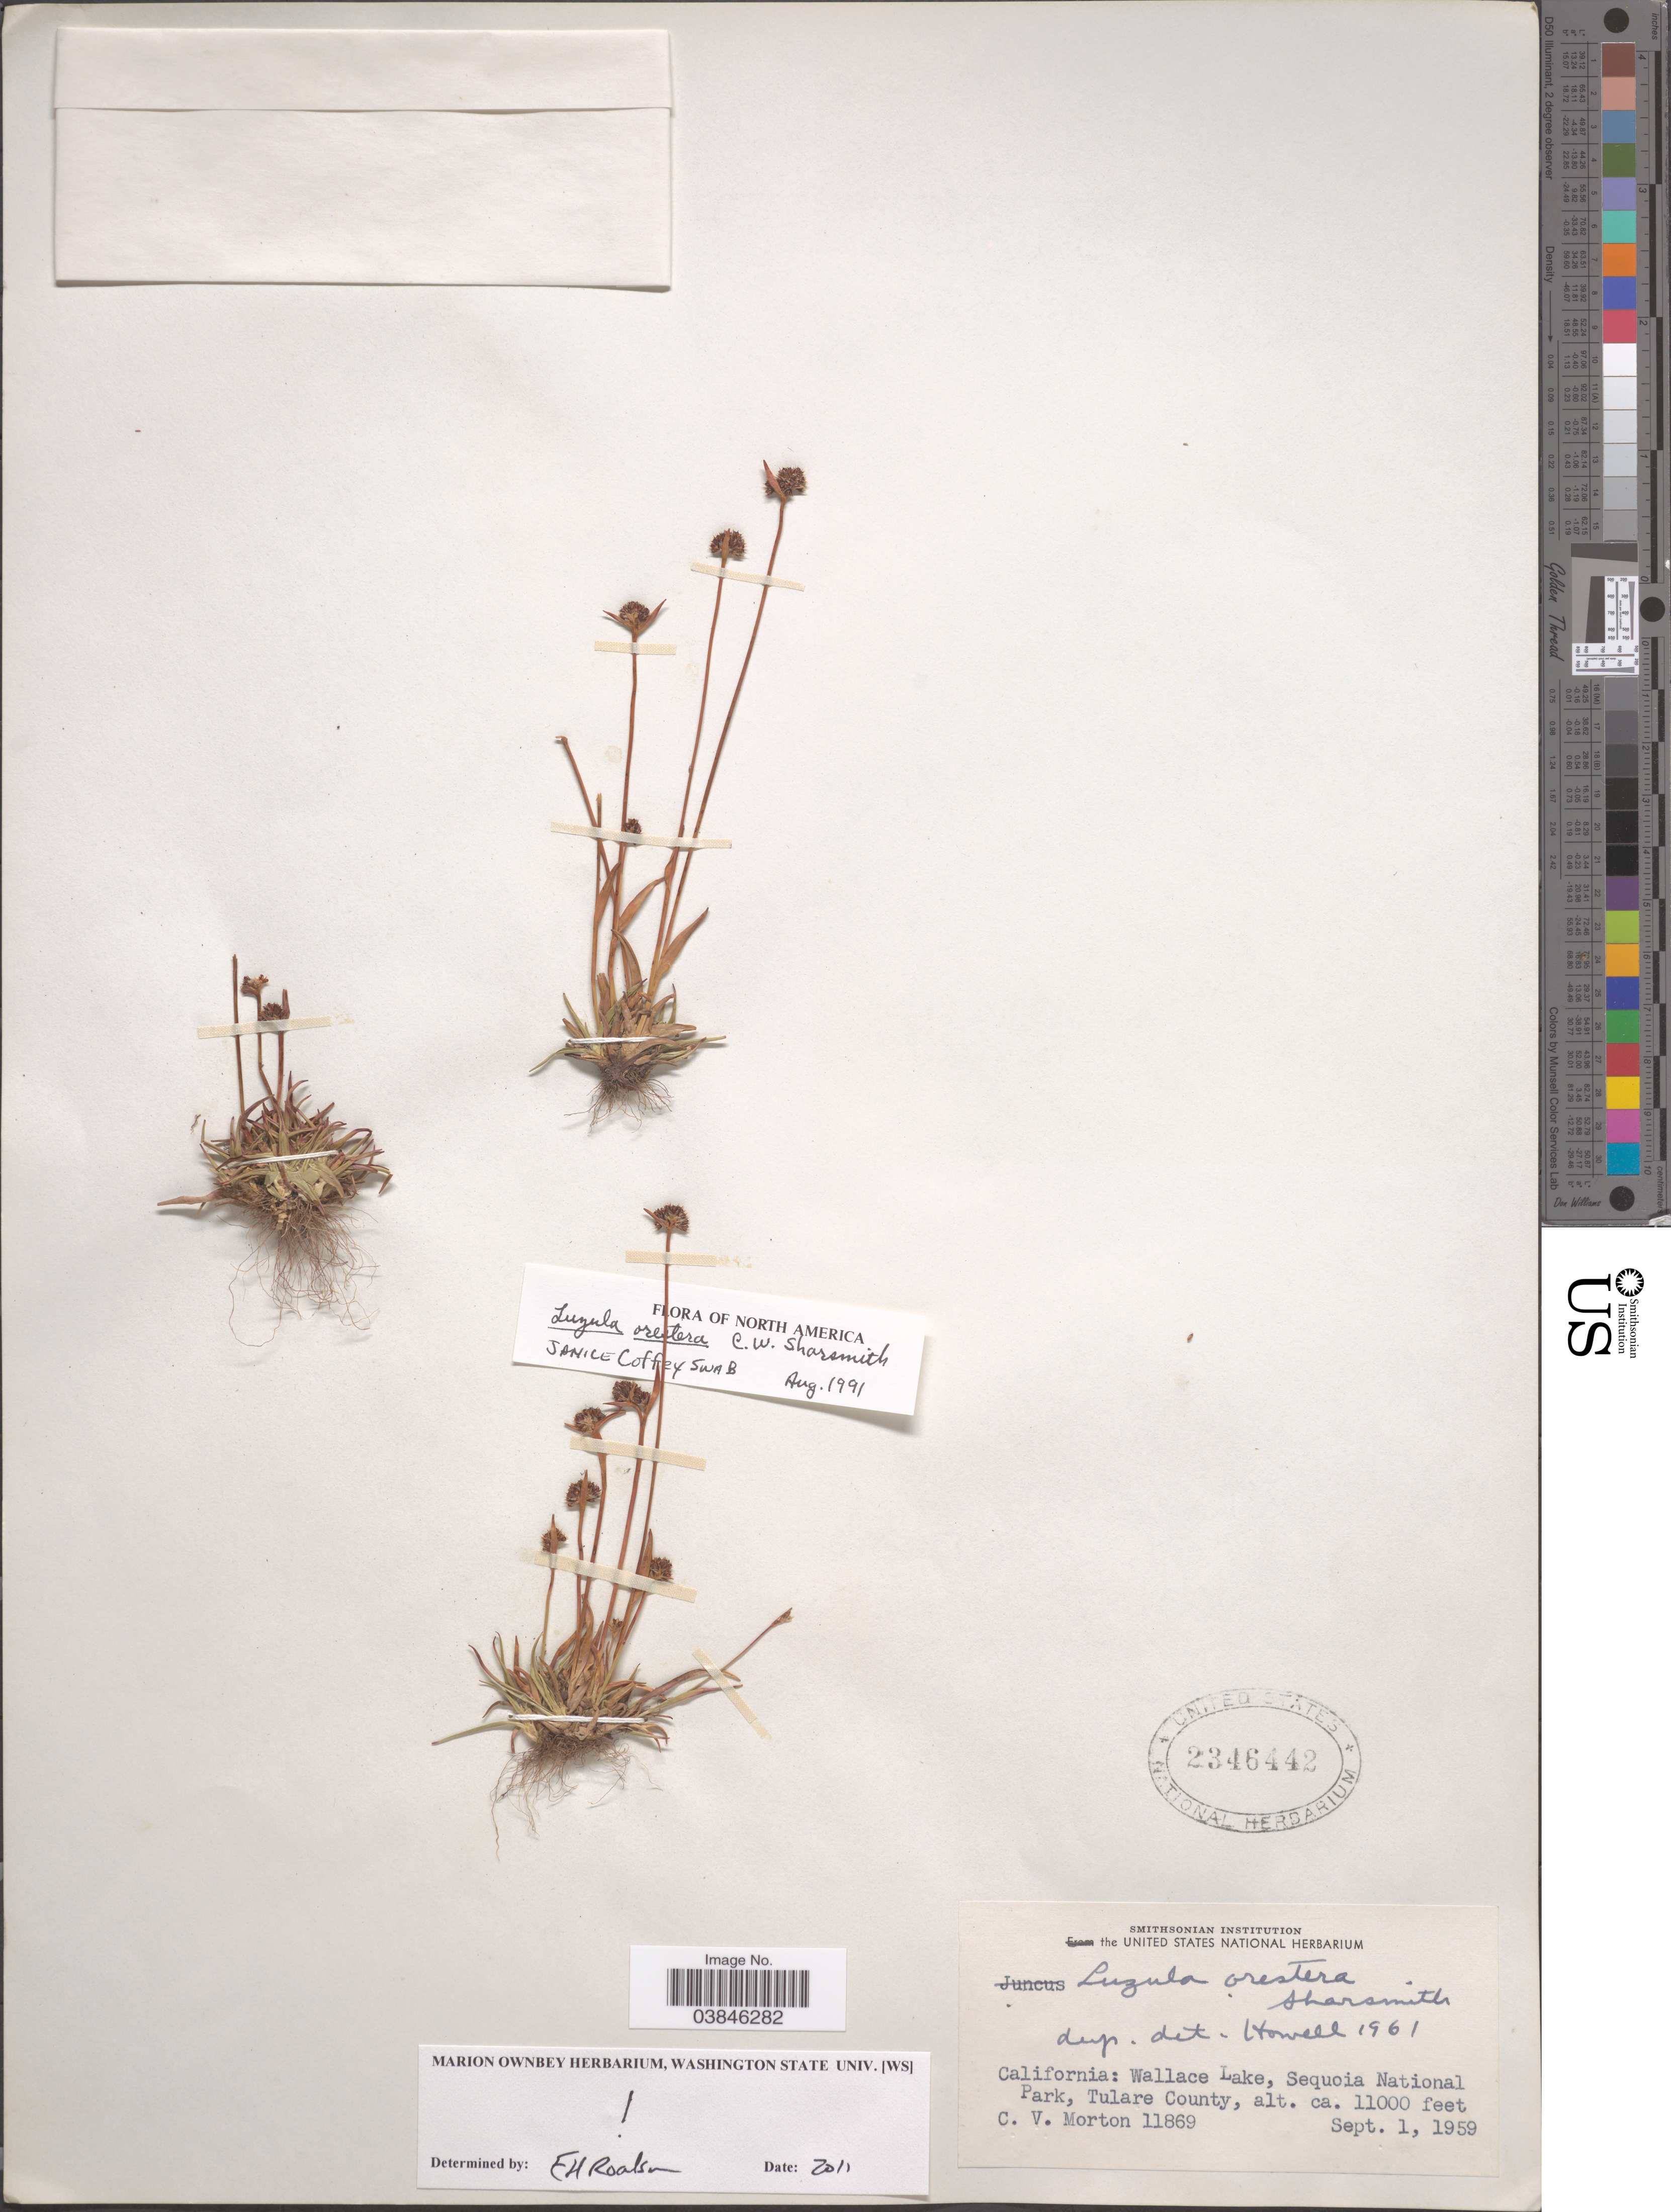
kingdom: Plantae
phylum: Tracheophyta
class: Liliopsida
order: Poales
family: Juncaceae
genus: Luzula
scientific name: Luzula orestera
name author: Sharsm.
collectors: C. V. Morton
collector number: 11869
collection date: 1959-09-01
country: United States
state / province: California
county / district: Tulare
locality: Wallace Lake, Sequoia National Park, Tulare County.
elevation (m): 3353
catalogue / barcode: US 2346442